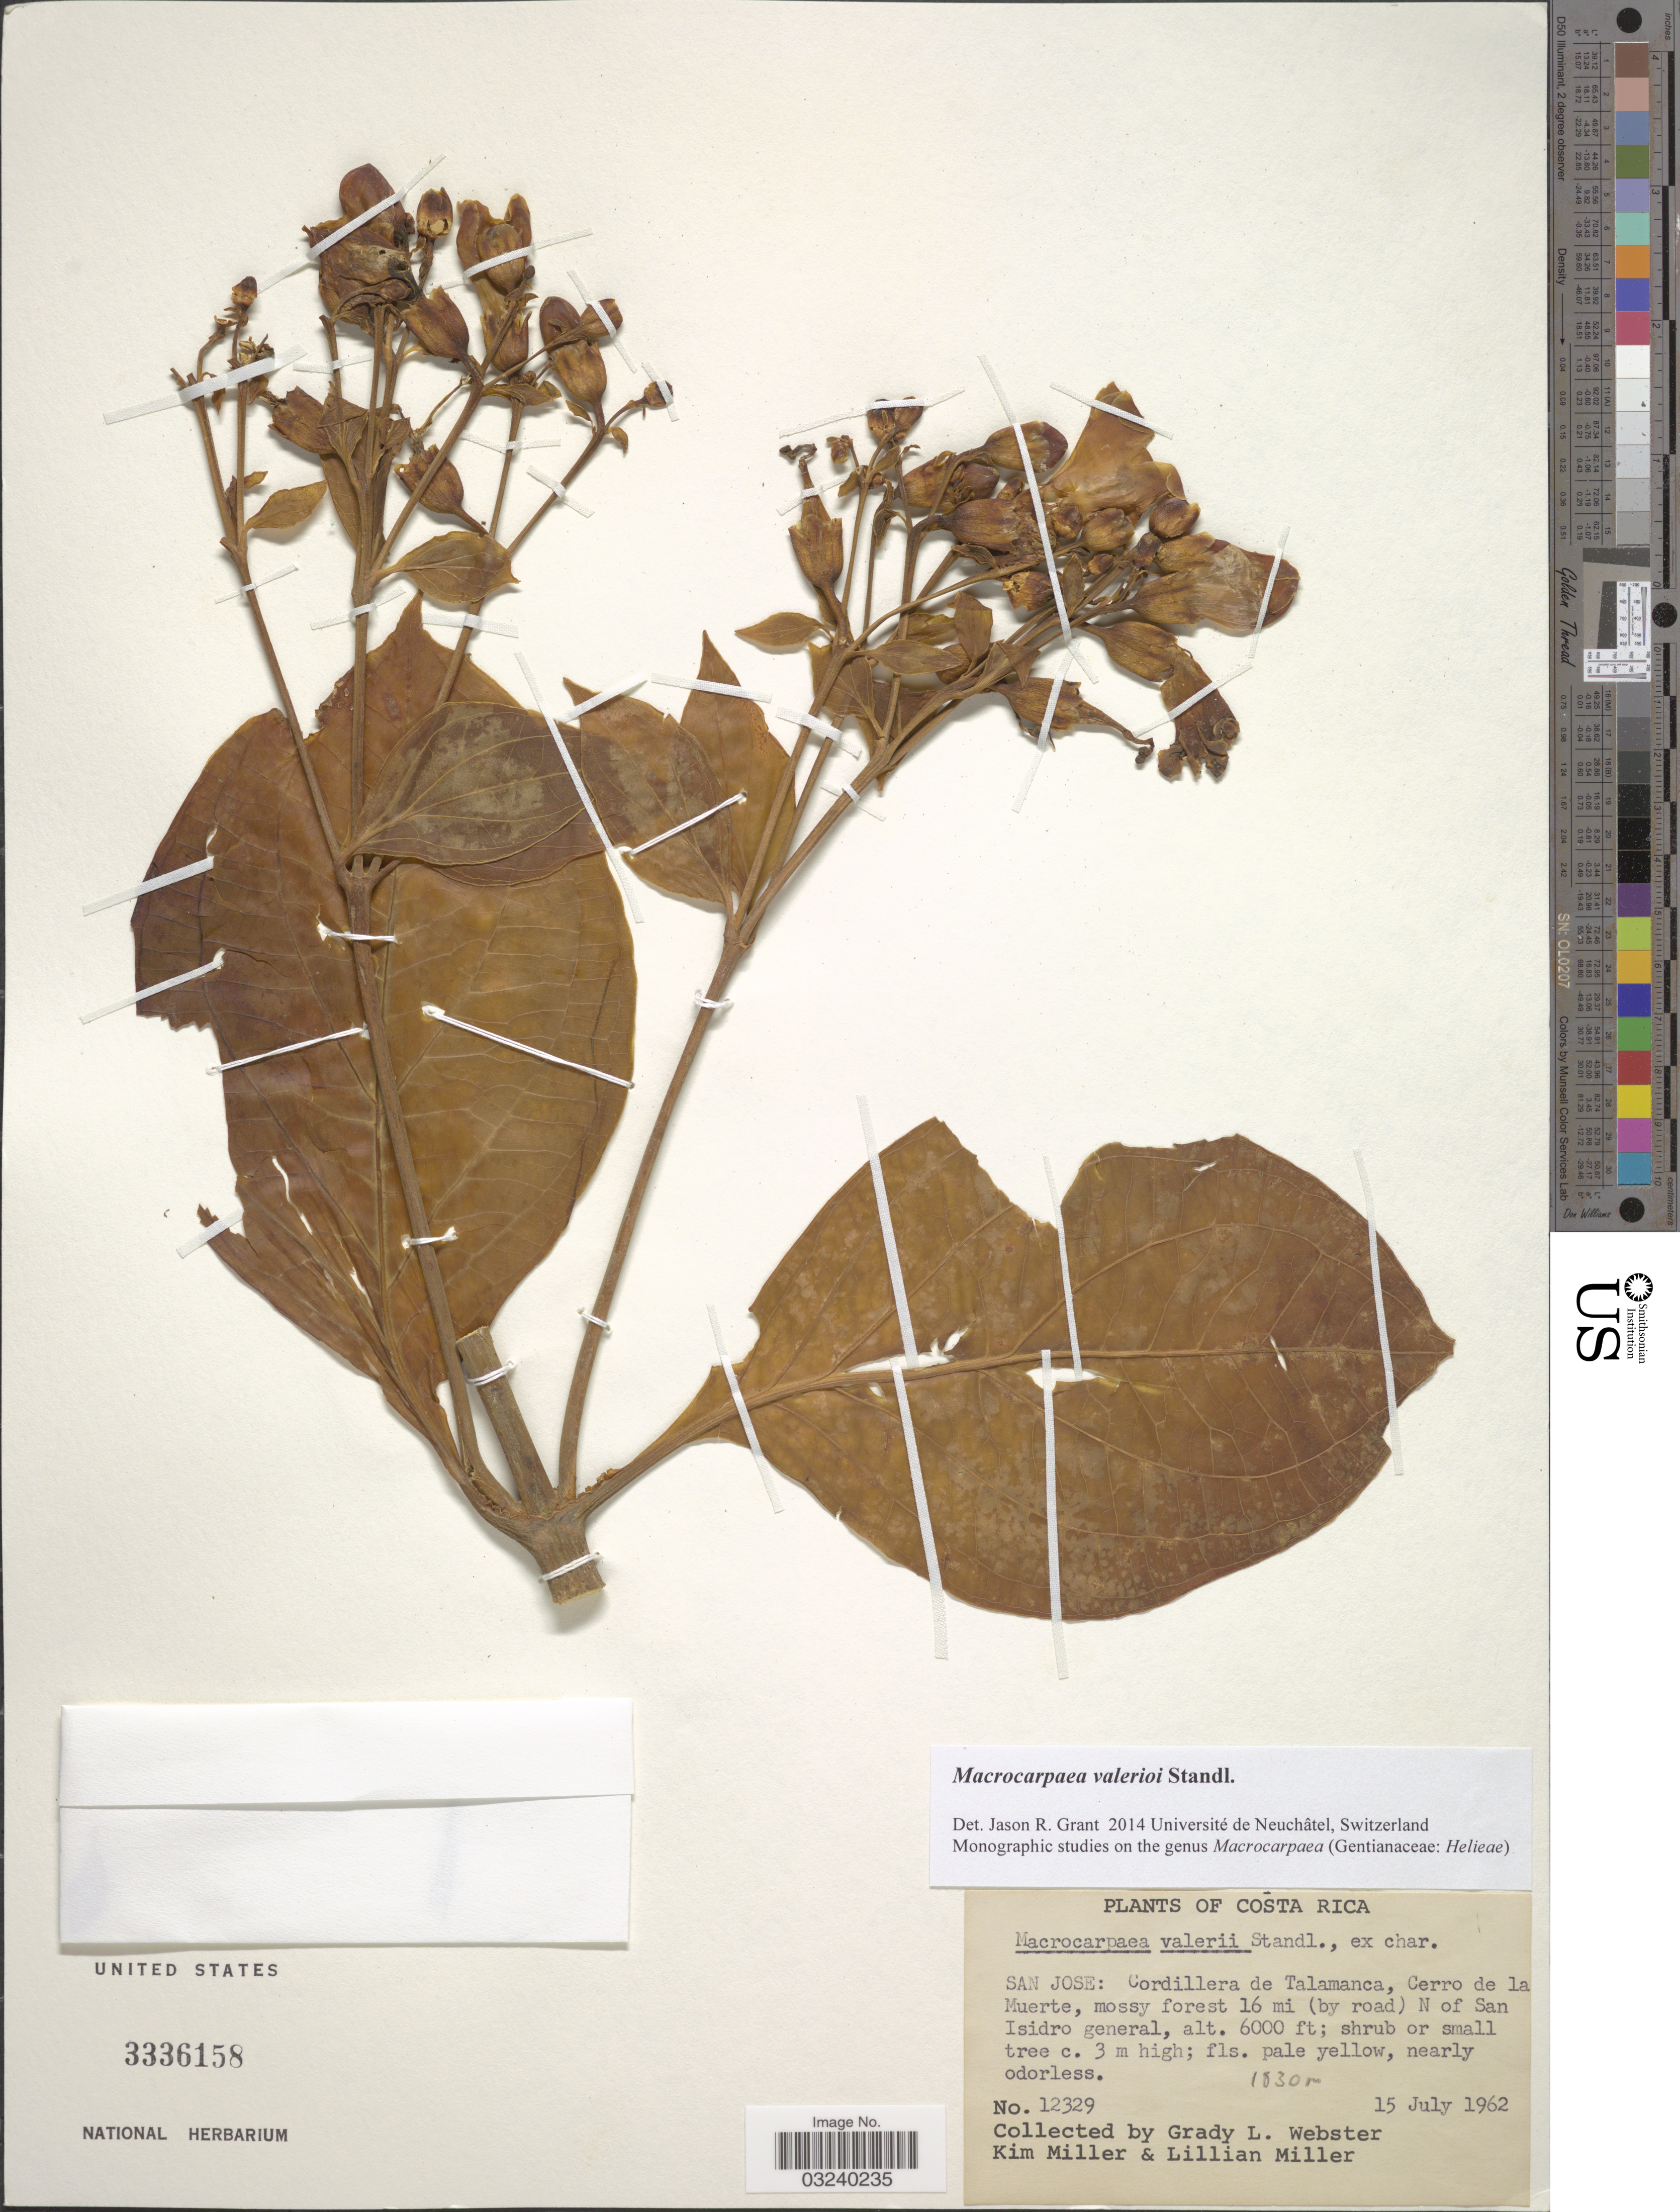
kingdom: Plantae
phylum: Tracheophyta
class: Magnoliopsida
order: Gentianales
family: Gentianaceae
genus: Macrocarpaea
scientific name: Macrocarpaea valerii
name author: Standl.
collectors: G. L. Webster, K. Miller & L. Miller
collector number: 12329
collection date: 1962-07-15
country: Costa Rica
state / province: San José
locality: Cordillera de Talamanca, Cerro de la Muerte, mossy forest 16 mi (by road) N of San Isidro general.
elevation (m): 1830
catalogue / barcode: US 3336158